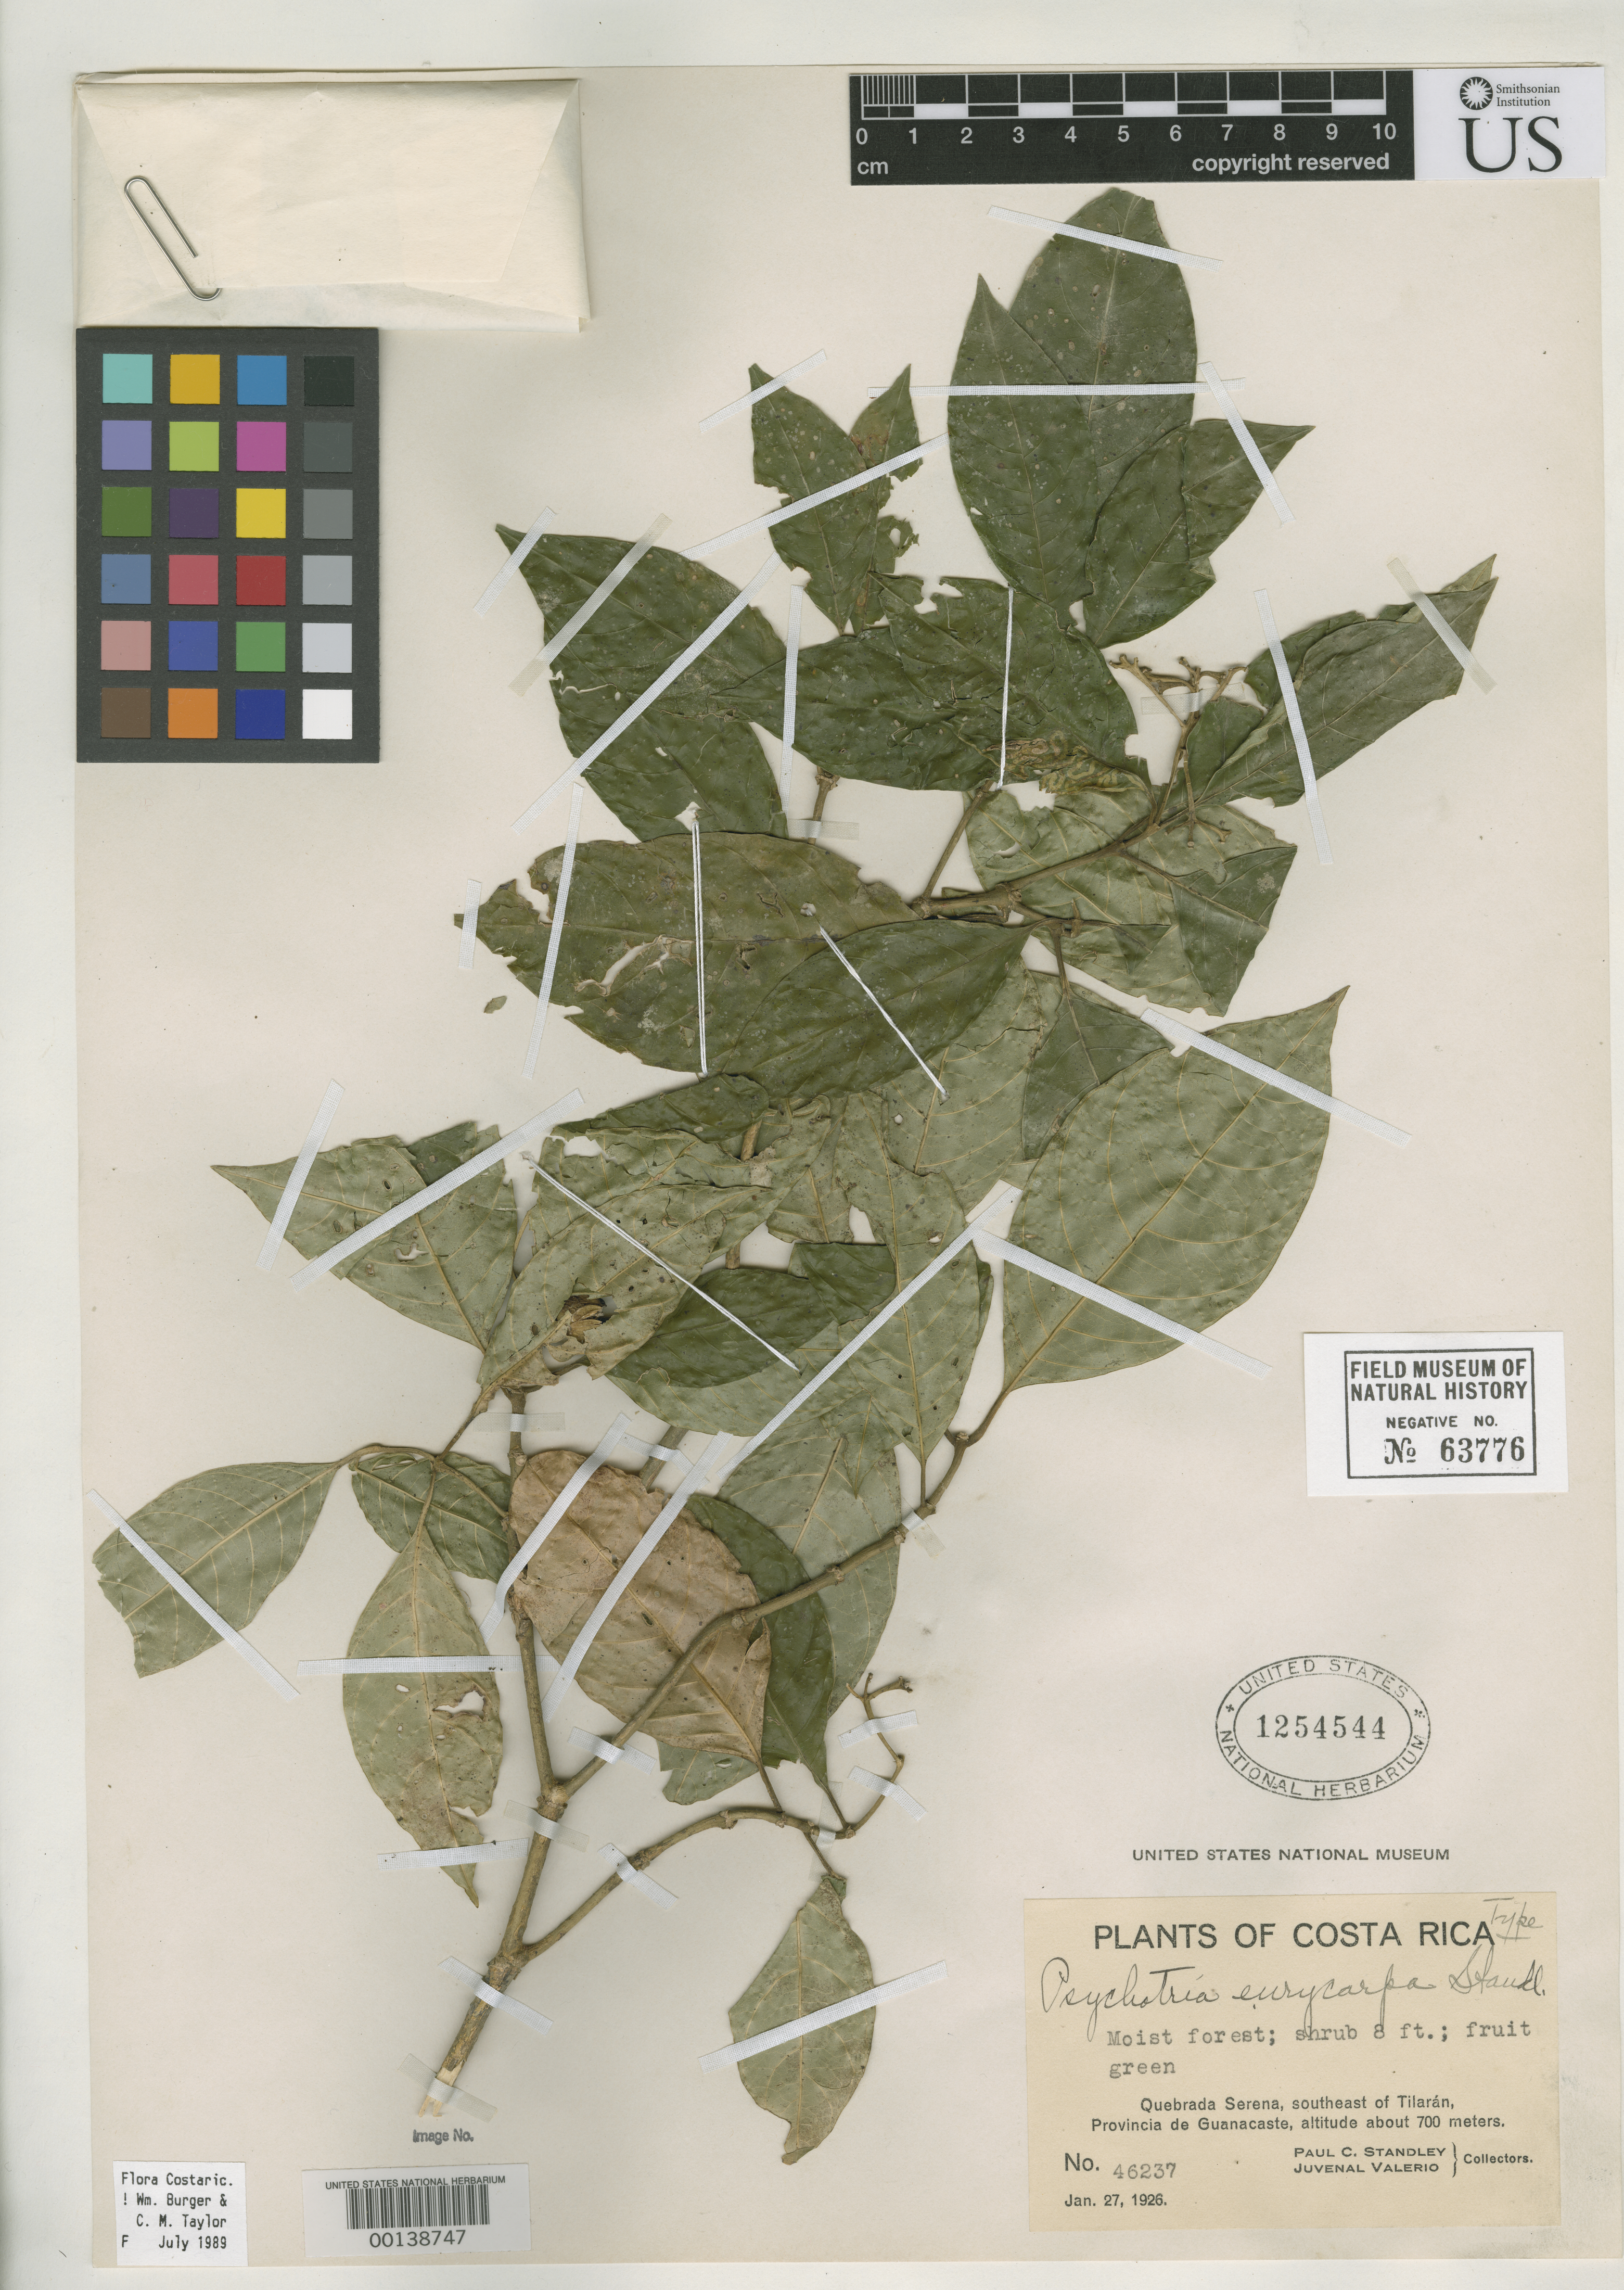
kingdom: Plantae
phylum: Tracheophyta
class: Magnoliopsida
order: Gentianales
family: Rubiaceae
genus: Psychotria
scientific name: Psychotria eurycarpa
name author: Standl.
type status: Holotype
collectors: P. C. Standley & J. Valerio R.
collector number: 46237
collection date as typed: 27 Jan 1926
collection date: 1926-01-27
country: Costa Rica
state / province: Guanacaste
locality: Quebrada Serena, SE of Tilaran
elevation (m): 700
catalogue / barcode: US 1254544